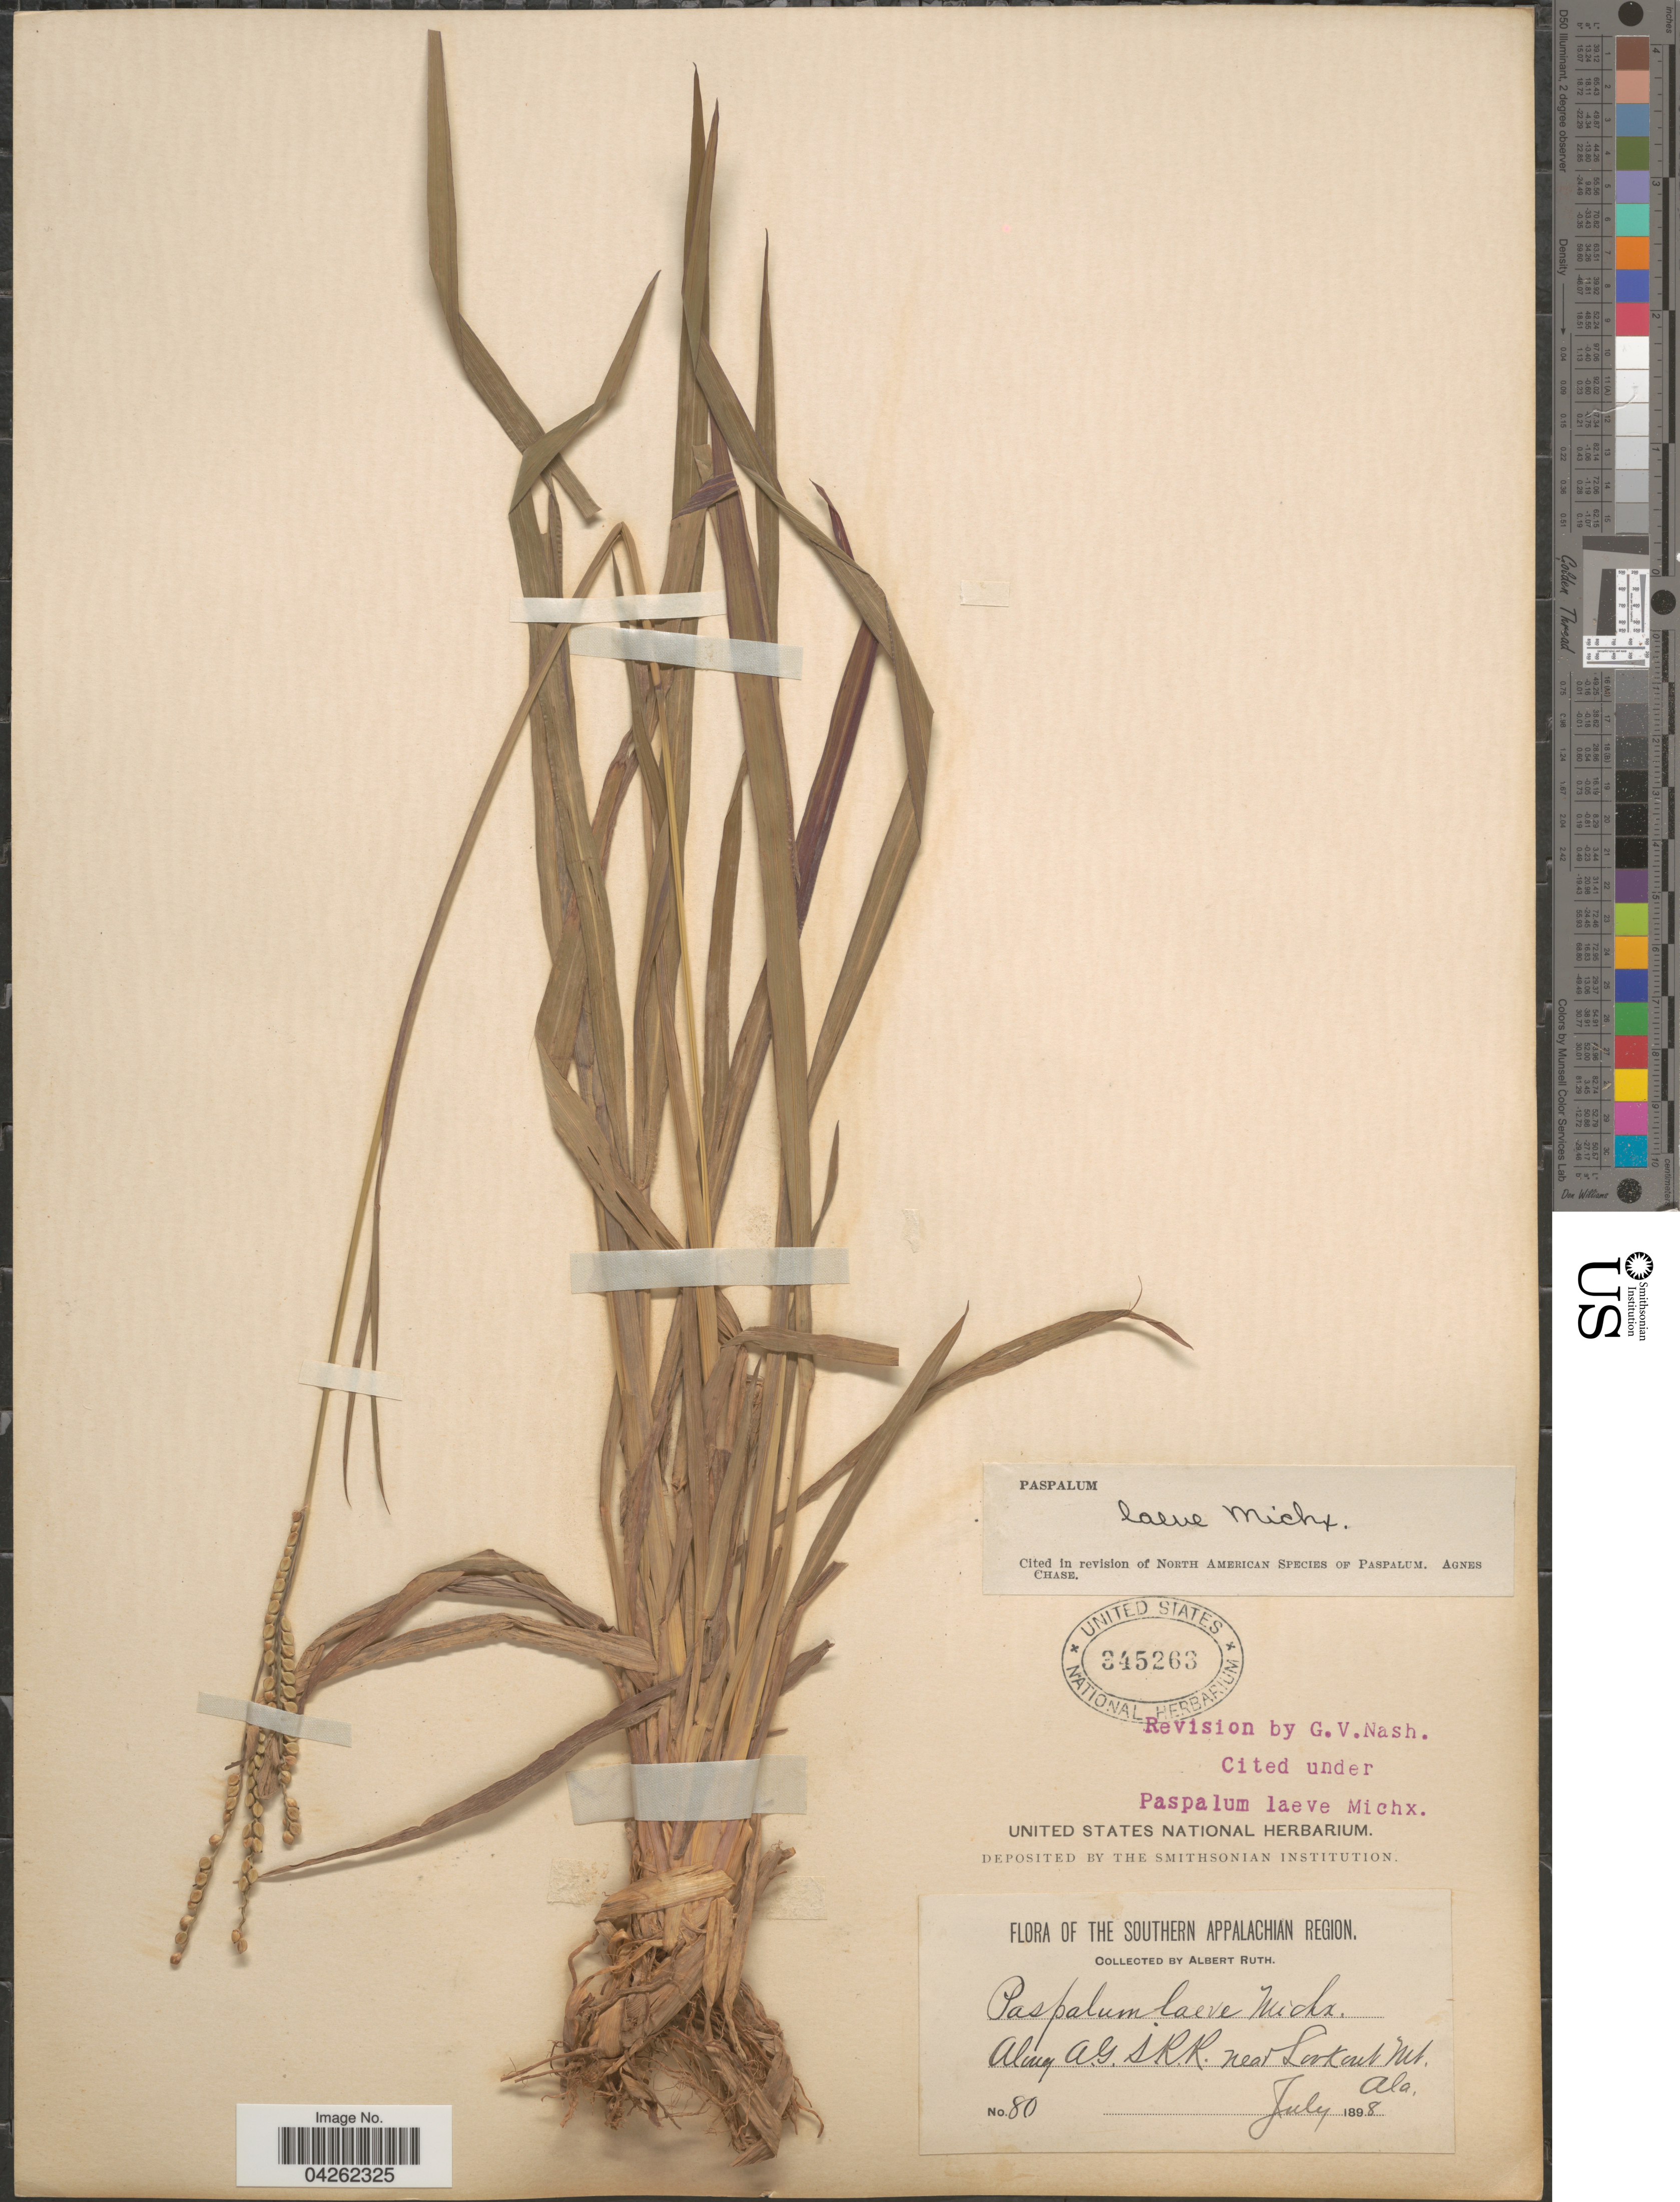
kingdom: Plantae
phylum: Tracheophyta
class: Liliopsida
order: Poales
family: Poaceae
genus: Paspalum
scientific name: Paspalum laeve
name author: Michx.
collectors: A. Ruth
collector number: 80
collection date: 1898-07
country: United States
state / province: Alabama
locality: Along A.G. S.R.R. near Lookout Mt.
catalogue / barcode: US 345263